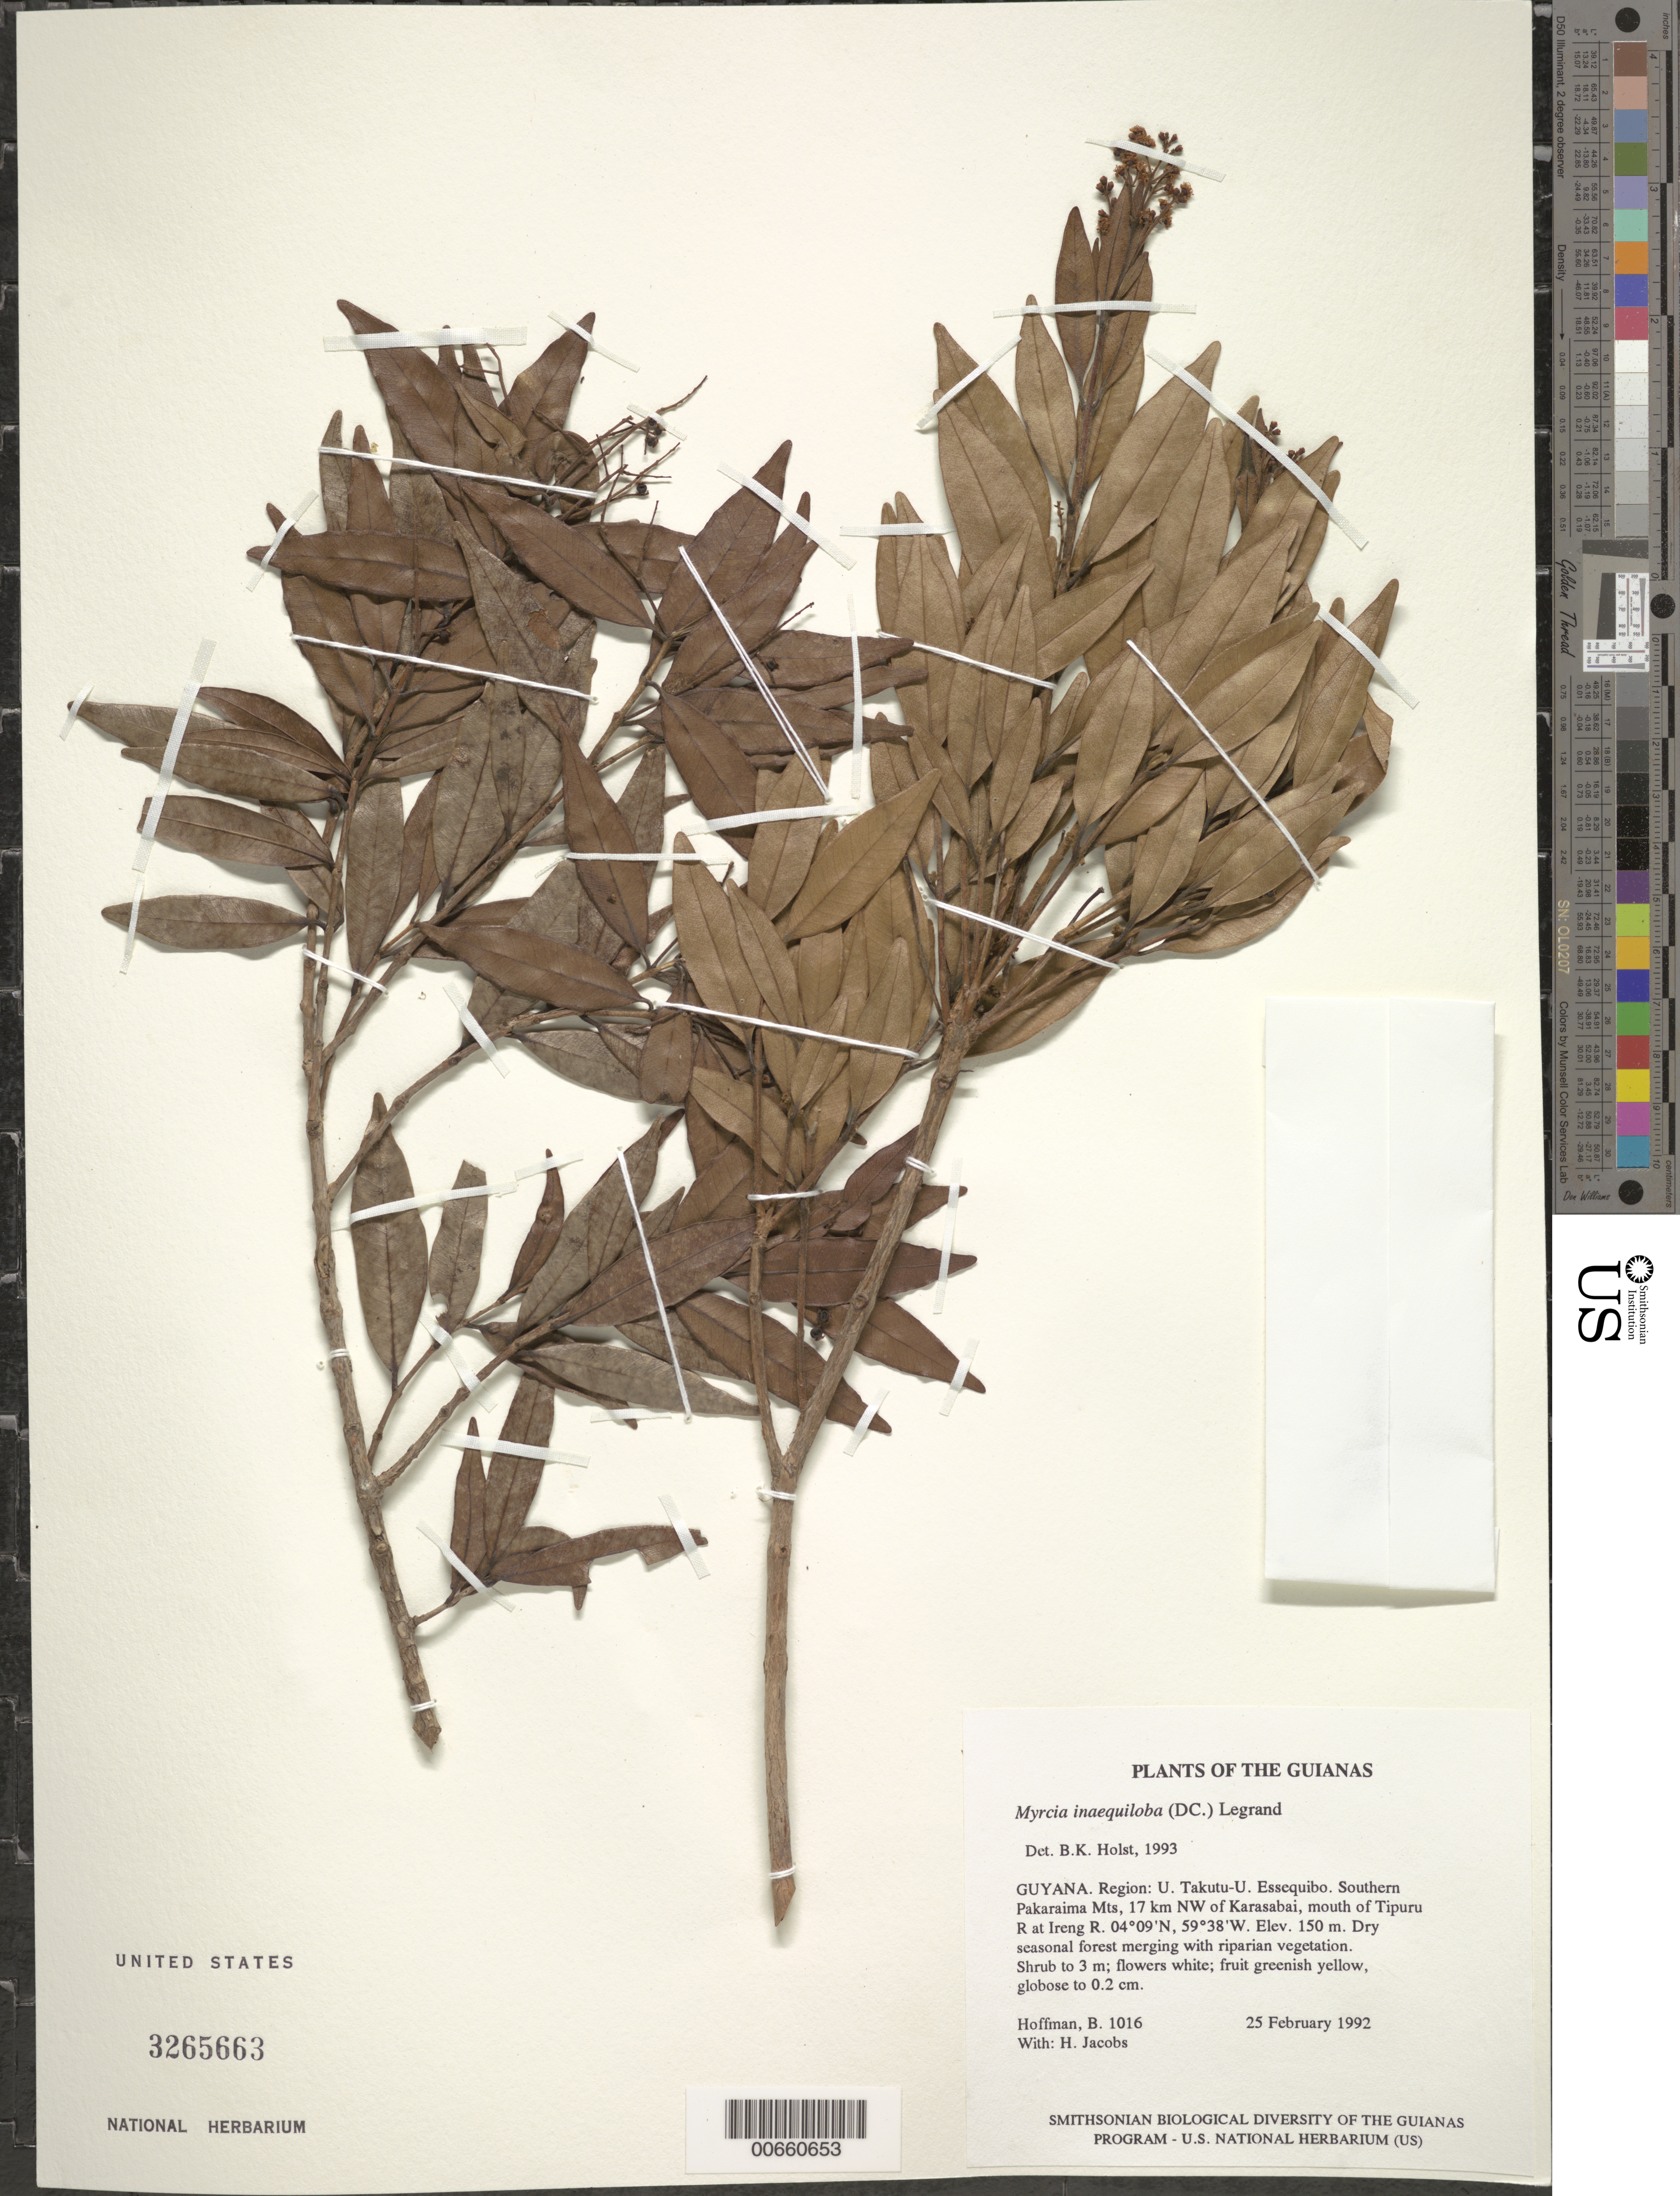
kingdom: Plantae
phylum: Tracheophyta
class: Magnoliopsida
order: Myrtales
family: Myrtaceae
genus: Myrcia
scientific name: Myrcia inaequiloba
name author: (DC.) D. Legrand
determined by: Holst, Bruce K.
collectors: B. Hoffman & H. Jacobs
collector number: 1016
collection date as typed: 25 February 1992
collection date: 1992-02-25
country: Guyana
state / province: U. Takutu-U. Essequibo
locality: Southern Pakaraima Mts, 17 km NW of Karasabai, mouth of Tipuru River at Ireng River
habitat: Dry seasonal forest merging with riparian vegetation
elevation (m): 150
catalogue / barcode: US 3265663